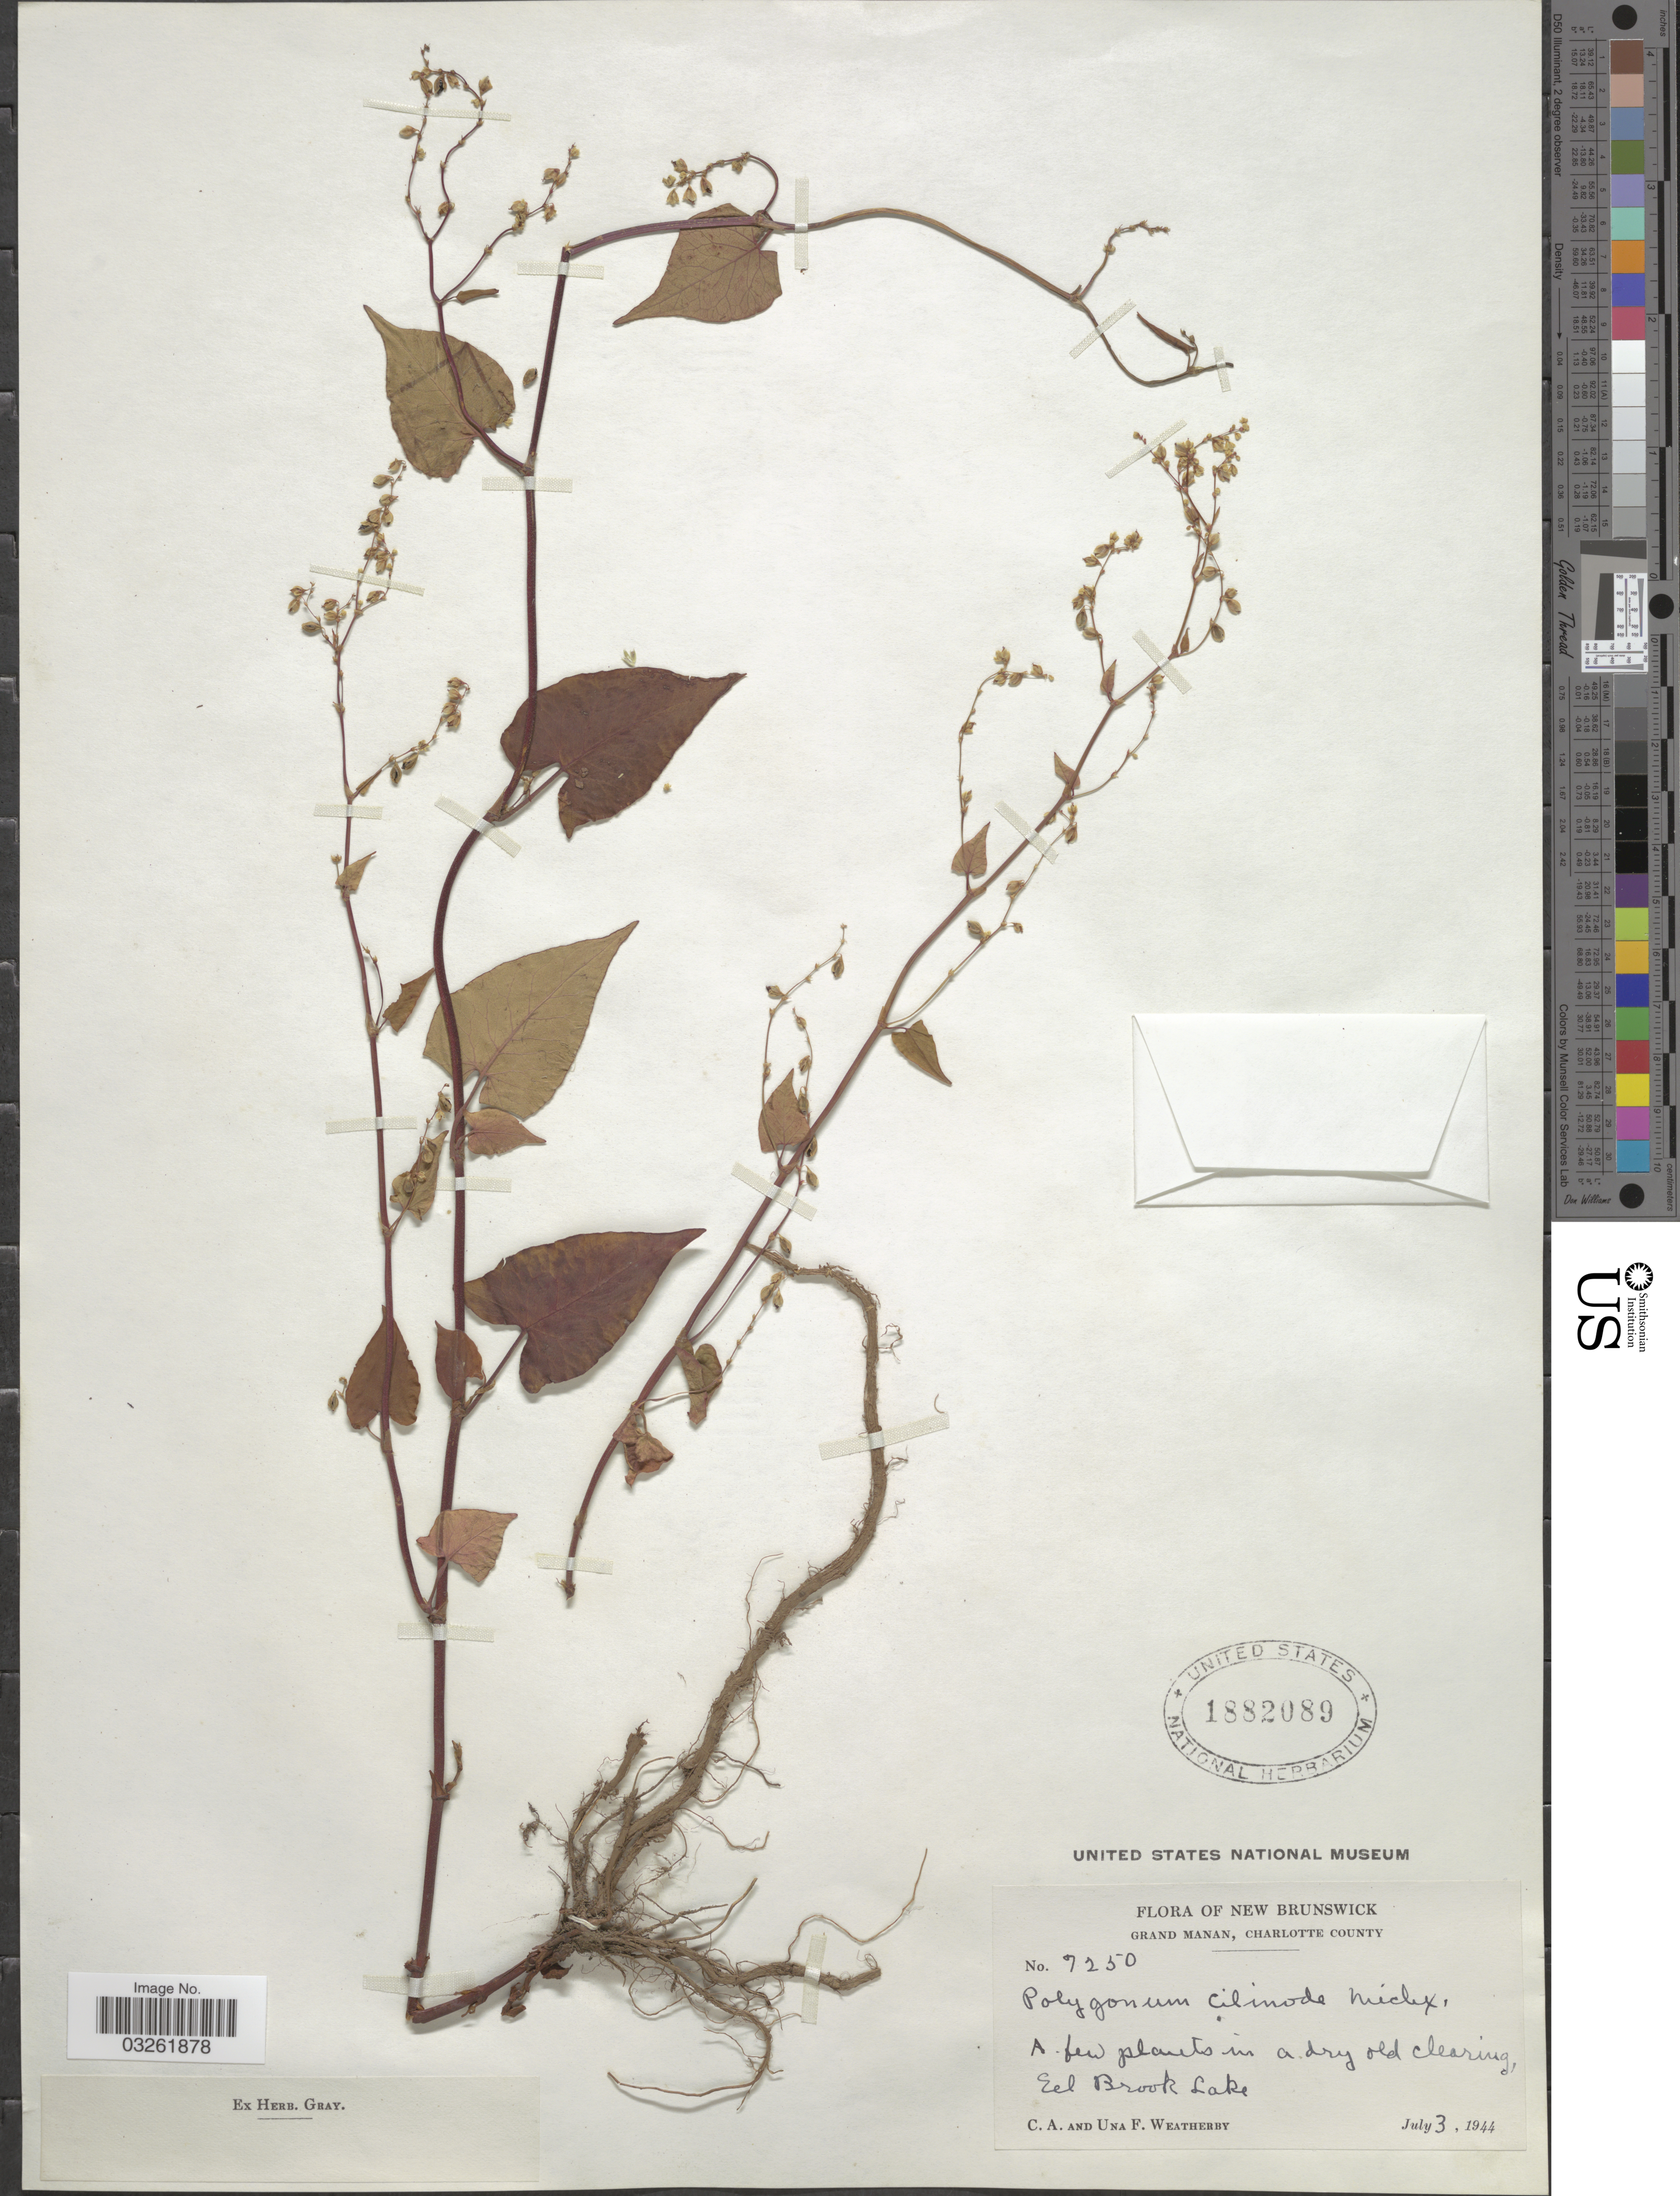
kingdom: Plantae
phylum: Tracheophyta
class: Magnoliopsida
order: Caryophyllales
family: Polygonaceae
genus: Fallopia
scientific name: Fallopia cilinodis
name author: (Michx.) Holub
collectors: C. A. Weatherby & U. Weatherby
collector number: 7250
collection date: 1944-07-03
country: Canada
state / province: New Brunswick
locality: Grand Manan, Charlotte County. Eel Brook Lake.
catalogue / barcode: US 1882089